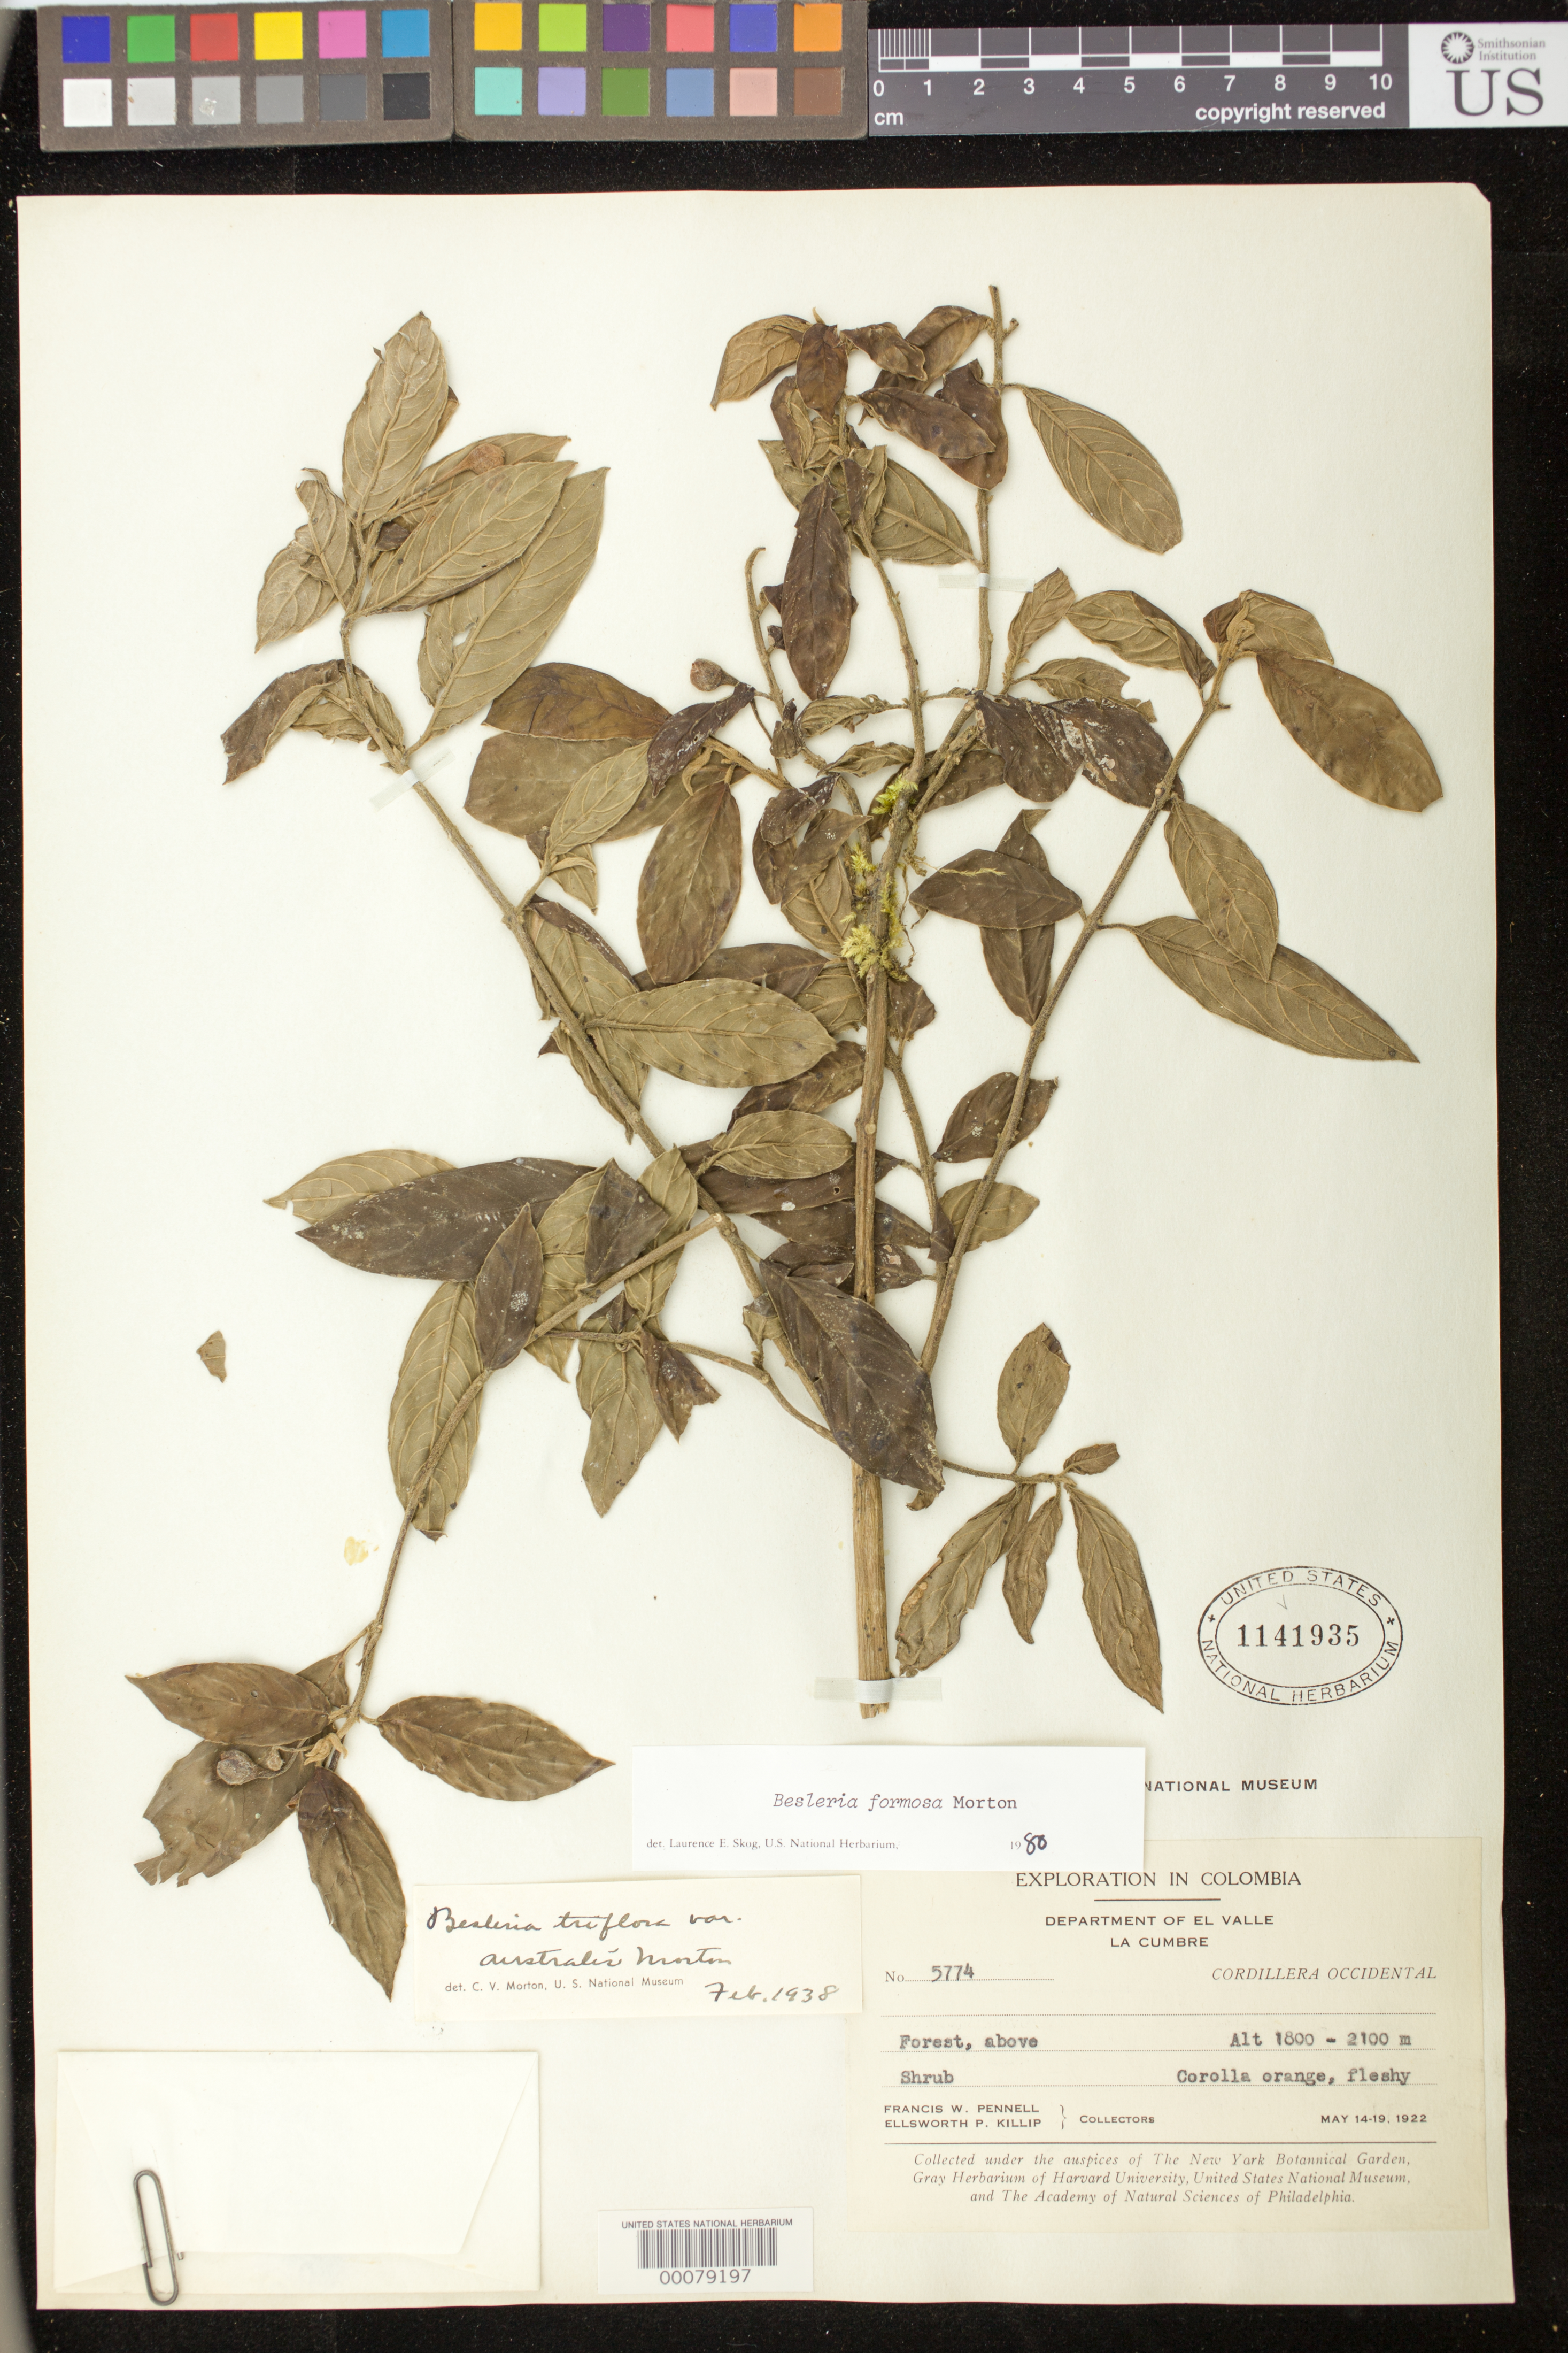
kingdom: Plantae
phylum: Tracheophyta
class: Magnoliopsida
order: Lamiales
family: Gesneriaceae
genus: Besleria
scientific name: Besleria amabilis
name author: C.V. Morton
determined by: Skog, Laurence E.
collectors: F. W. Pennell & E. P. Killip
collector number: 5774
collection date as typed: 14-19 May 1922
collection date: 1922-05-14/1922-05-19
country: Colombia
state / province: Valle del Cauca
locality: Cordillera Occidental, La Cumbre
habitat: Forest, above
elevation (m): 1800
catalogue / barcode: US 1141935